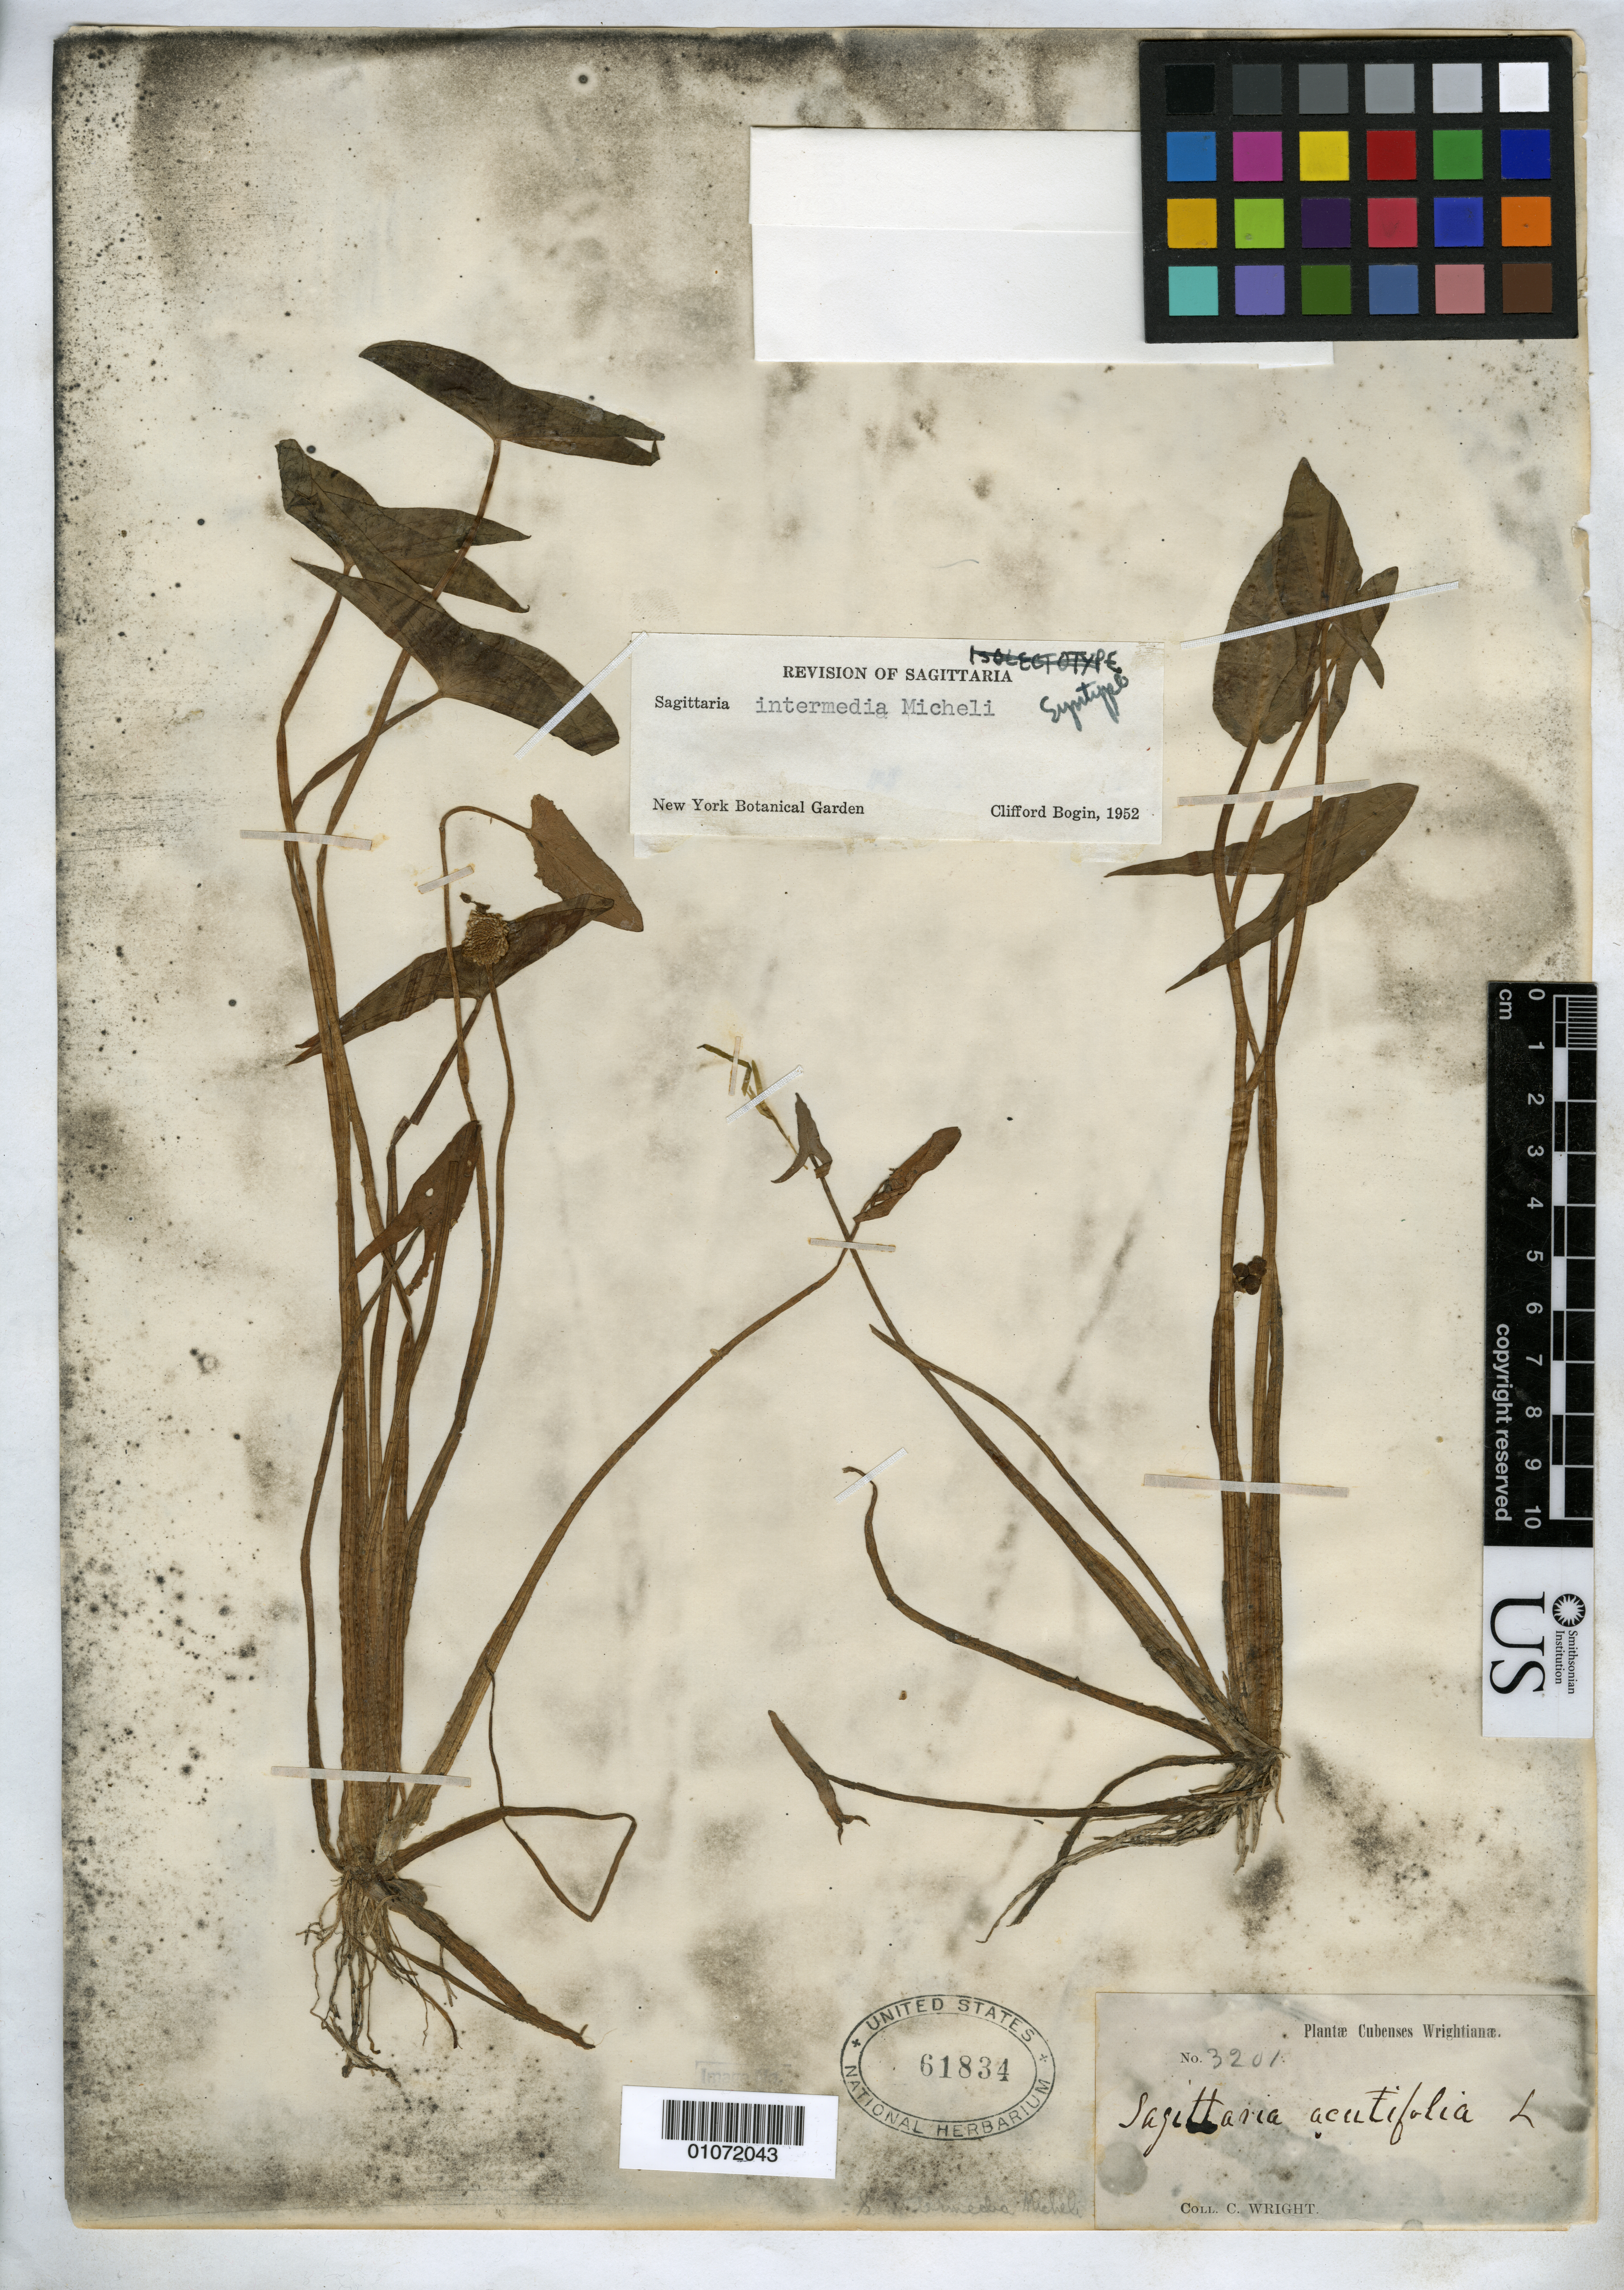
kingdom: Plantae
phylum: Tracheophyta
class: Liliopsida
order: Alismatales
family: Alismataceae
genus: Sagittaria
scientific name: Sagittaria intermedia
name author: Micheli in A. DC.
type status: Syntype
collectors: C. Wright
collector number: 3201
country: Cuba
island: Greater Antilles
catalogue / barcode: US 61834